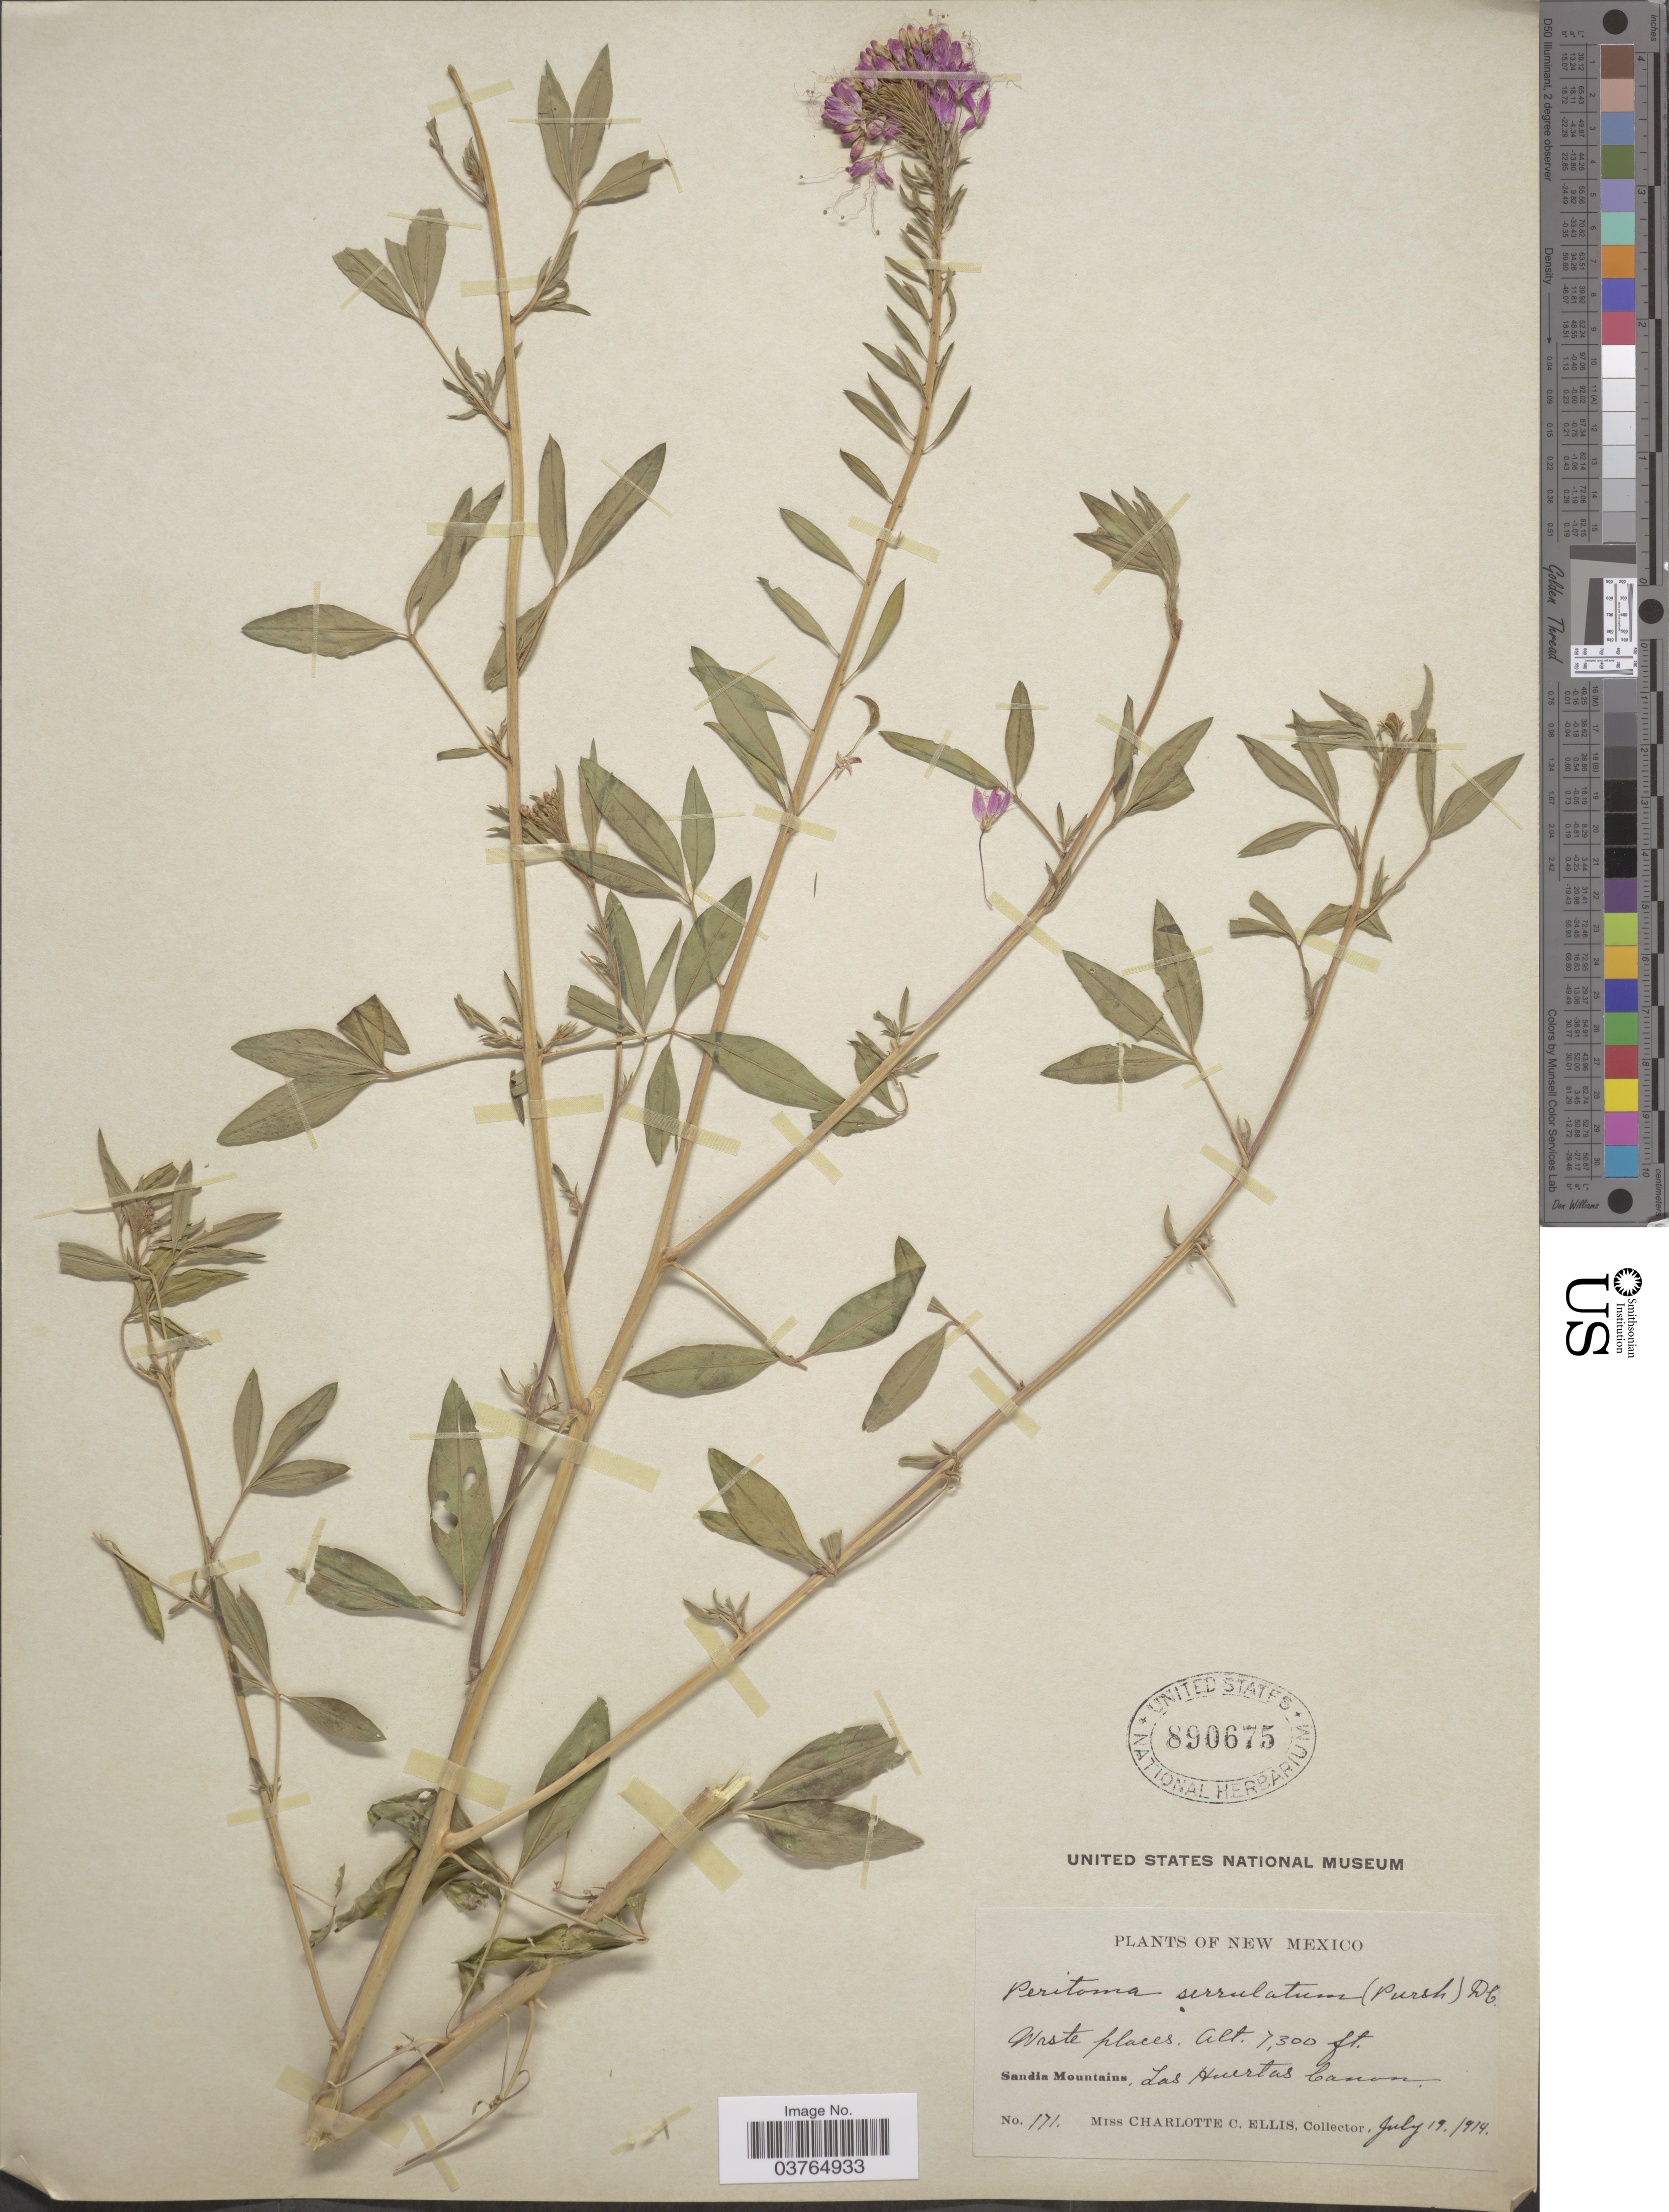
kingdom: Plantae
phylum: Tracheophyta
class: Magnoliopsida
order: Brassicales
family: Cleomaceae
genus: Cleomella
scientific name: Cleomella serrulata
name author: (Pursh) Roalson & J.C. Hall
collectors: C. C. Ellis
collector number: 171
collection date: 1914-07-19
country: United States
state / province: New Mexico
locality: Sandia Mountains, Las Huertas Canon.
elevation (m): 2225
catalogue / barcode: US 890675